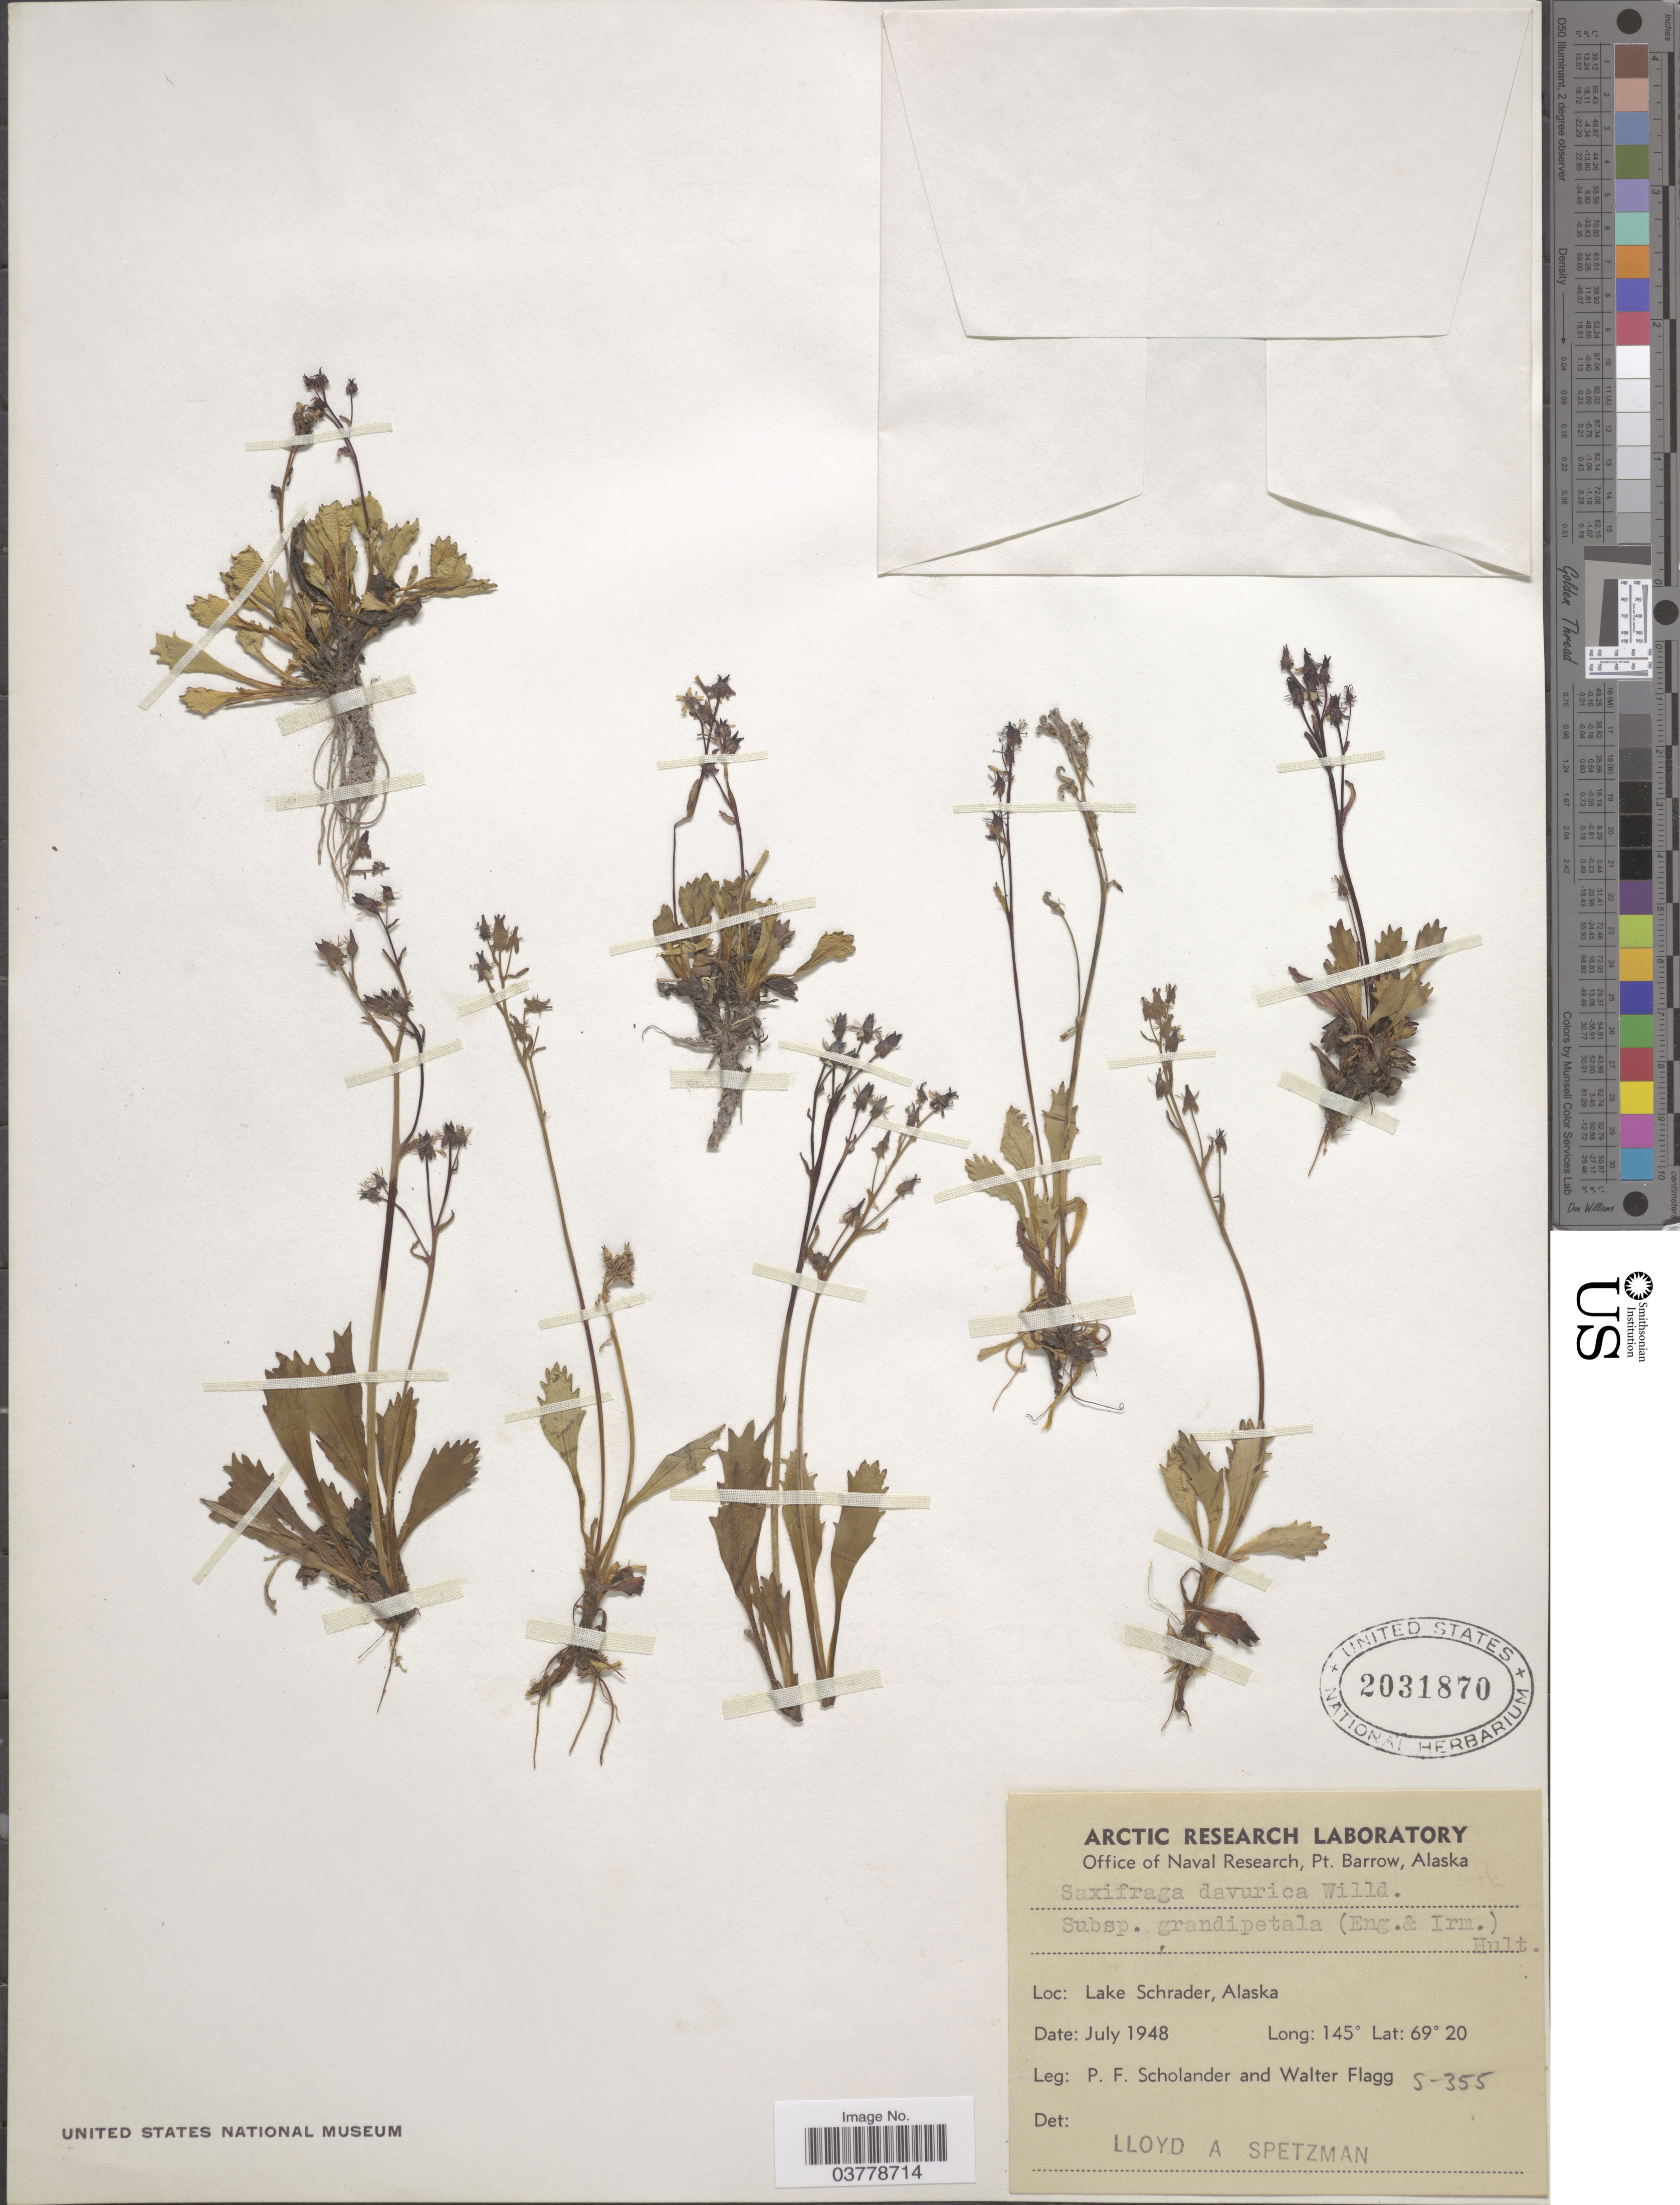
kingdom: Plantae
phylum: Tracheophyta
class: Magnoliopsida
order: Saxifragales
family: Saxifragaceae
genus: Micranthes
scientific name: Micranthes calycina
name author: (Sternb.) Gornall & H. Ohba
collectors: P. Scholander & W. Flagg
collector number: S-355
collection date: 1948-07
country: United States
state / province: Alaska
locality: Lake Schrader.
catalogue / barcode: US 2031870